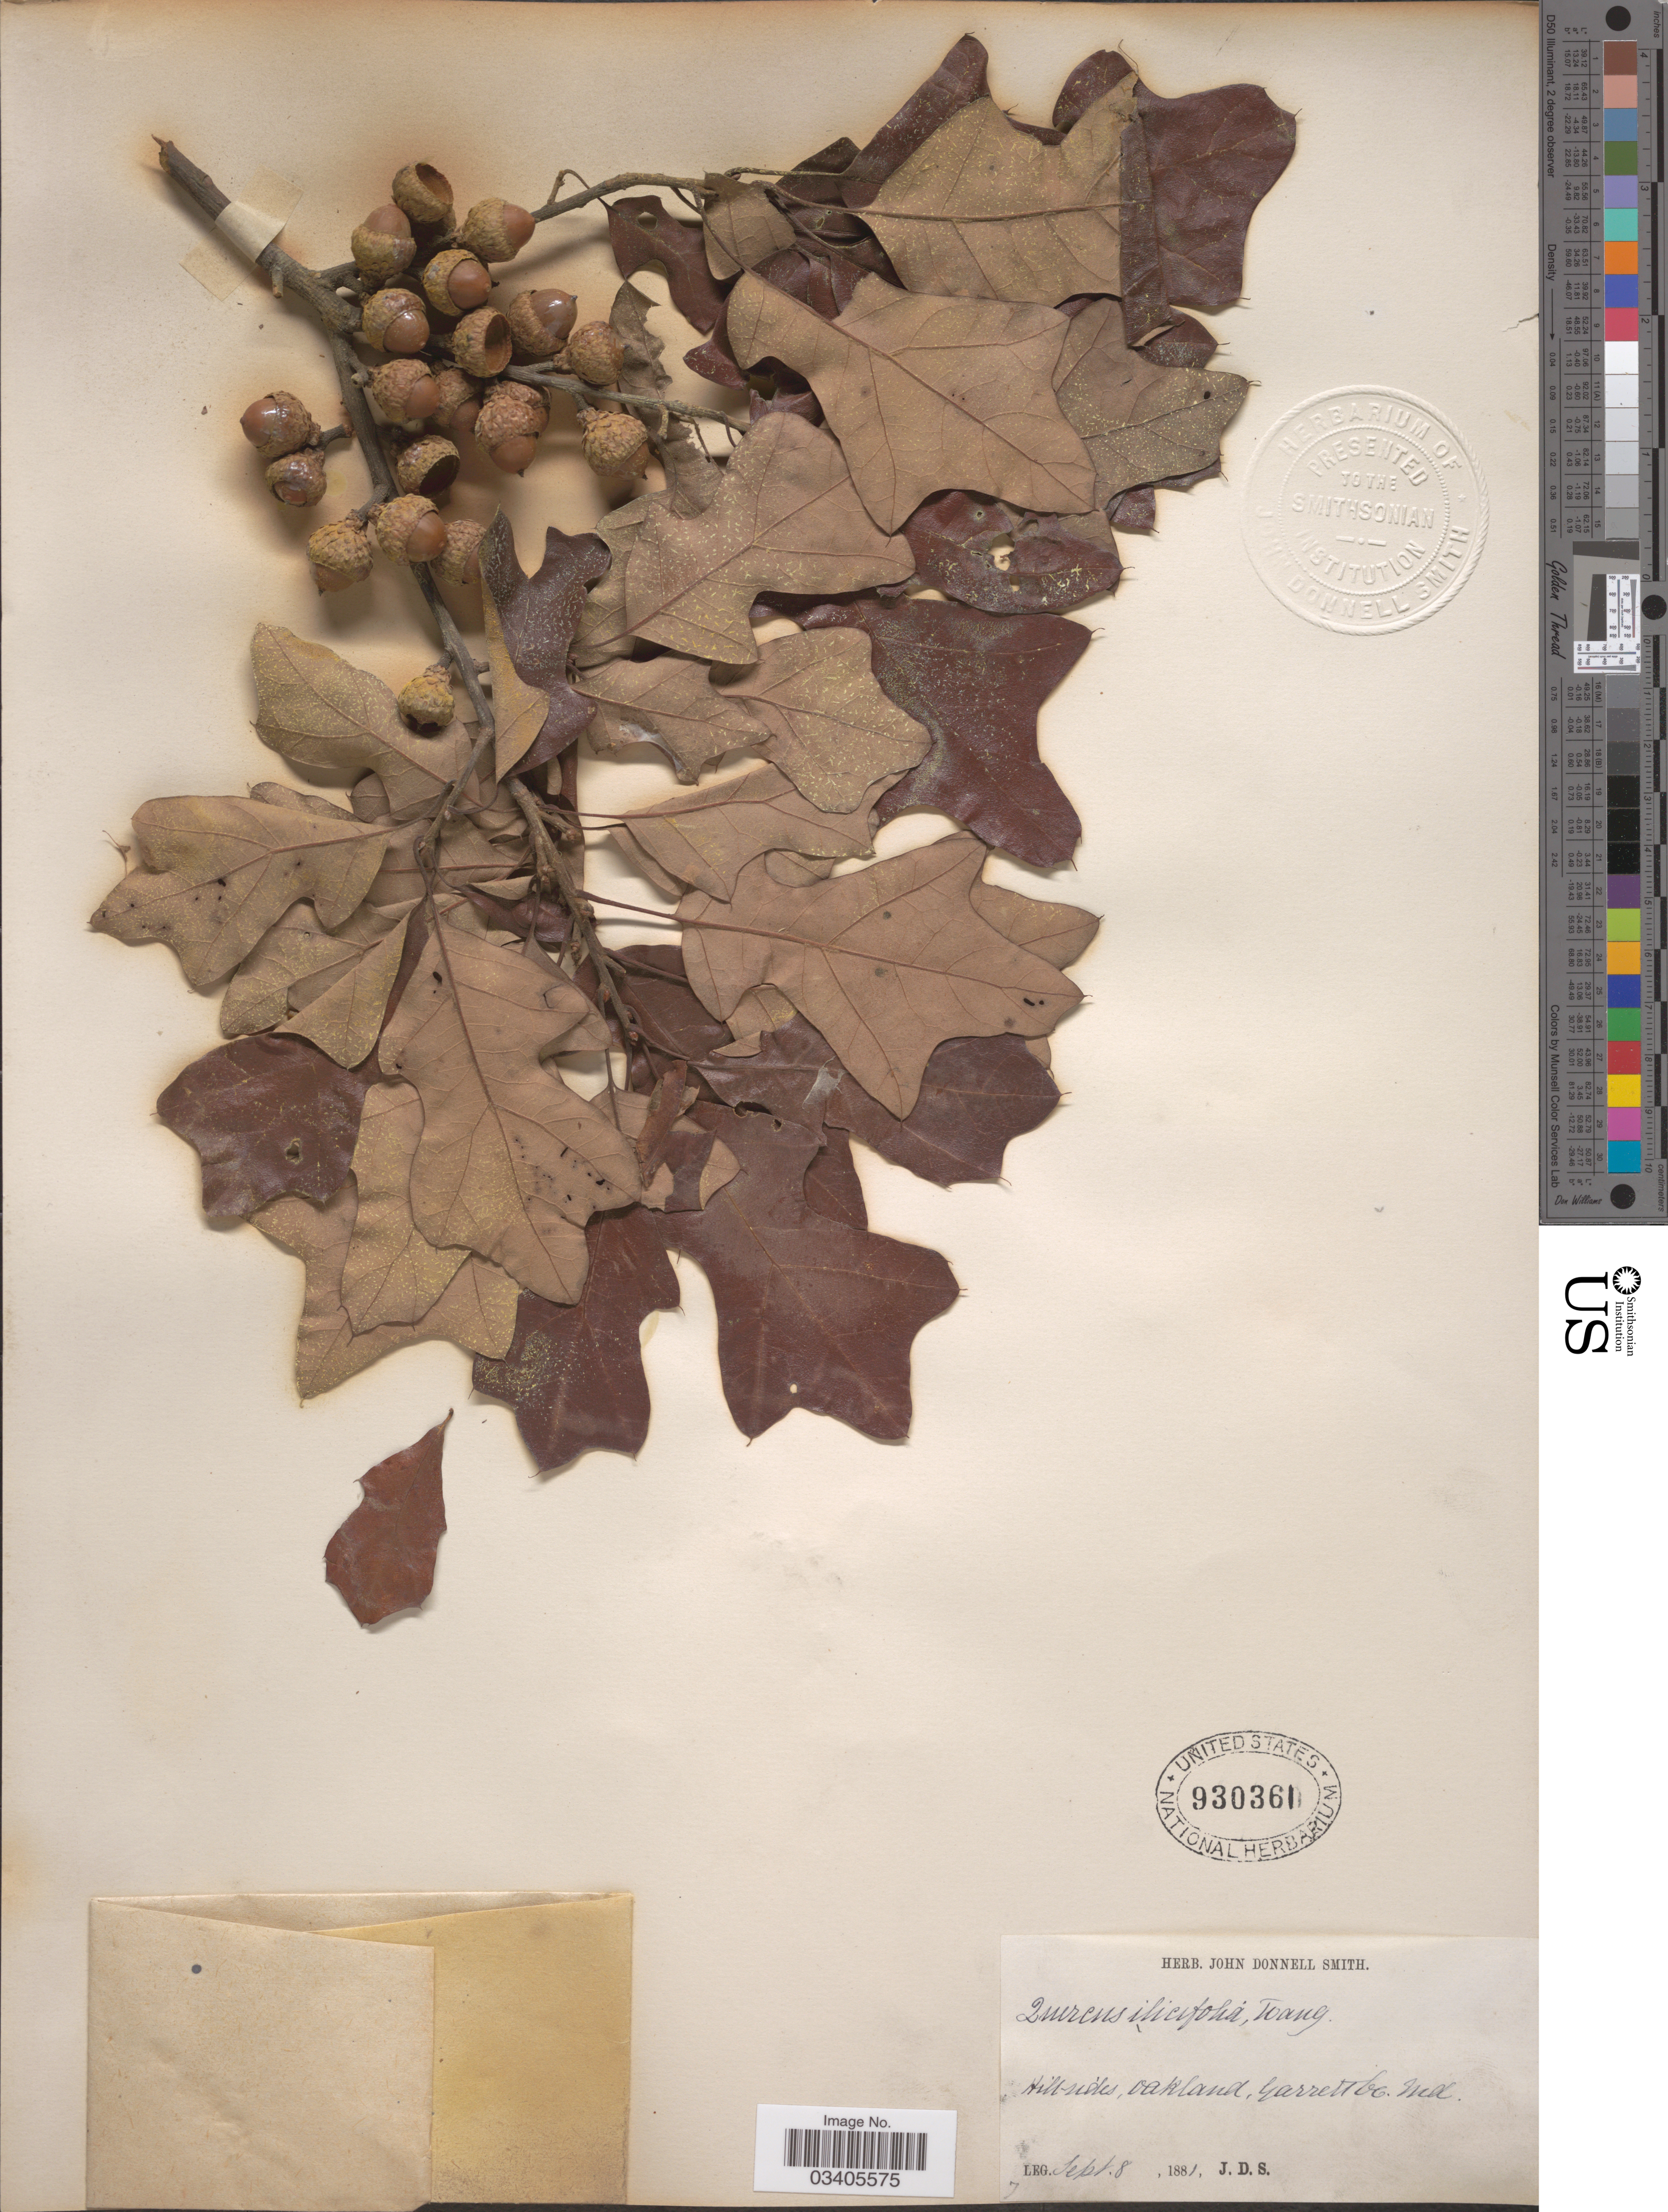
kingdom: Plantae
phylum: Tracheophyta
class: Magnoliopsida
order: Fagales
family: Fagaceae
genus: Quercus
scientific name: Quercus ilicifolia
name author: Wangenh.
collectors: J. Donnell Smith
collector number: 7?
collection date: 1881-09-08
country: United States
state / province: Maryland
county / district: Garrett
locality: Hill sides, Oakland, Garrett Co.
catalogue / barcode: US 930361